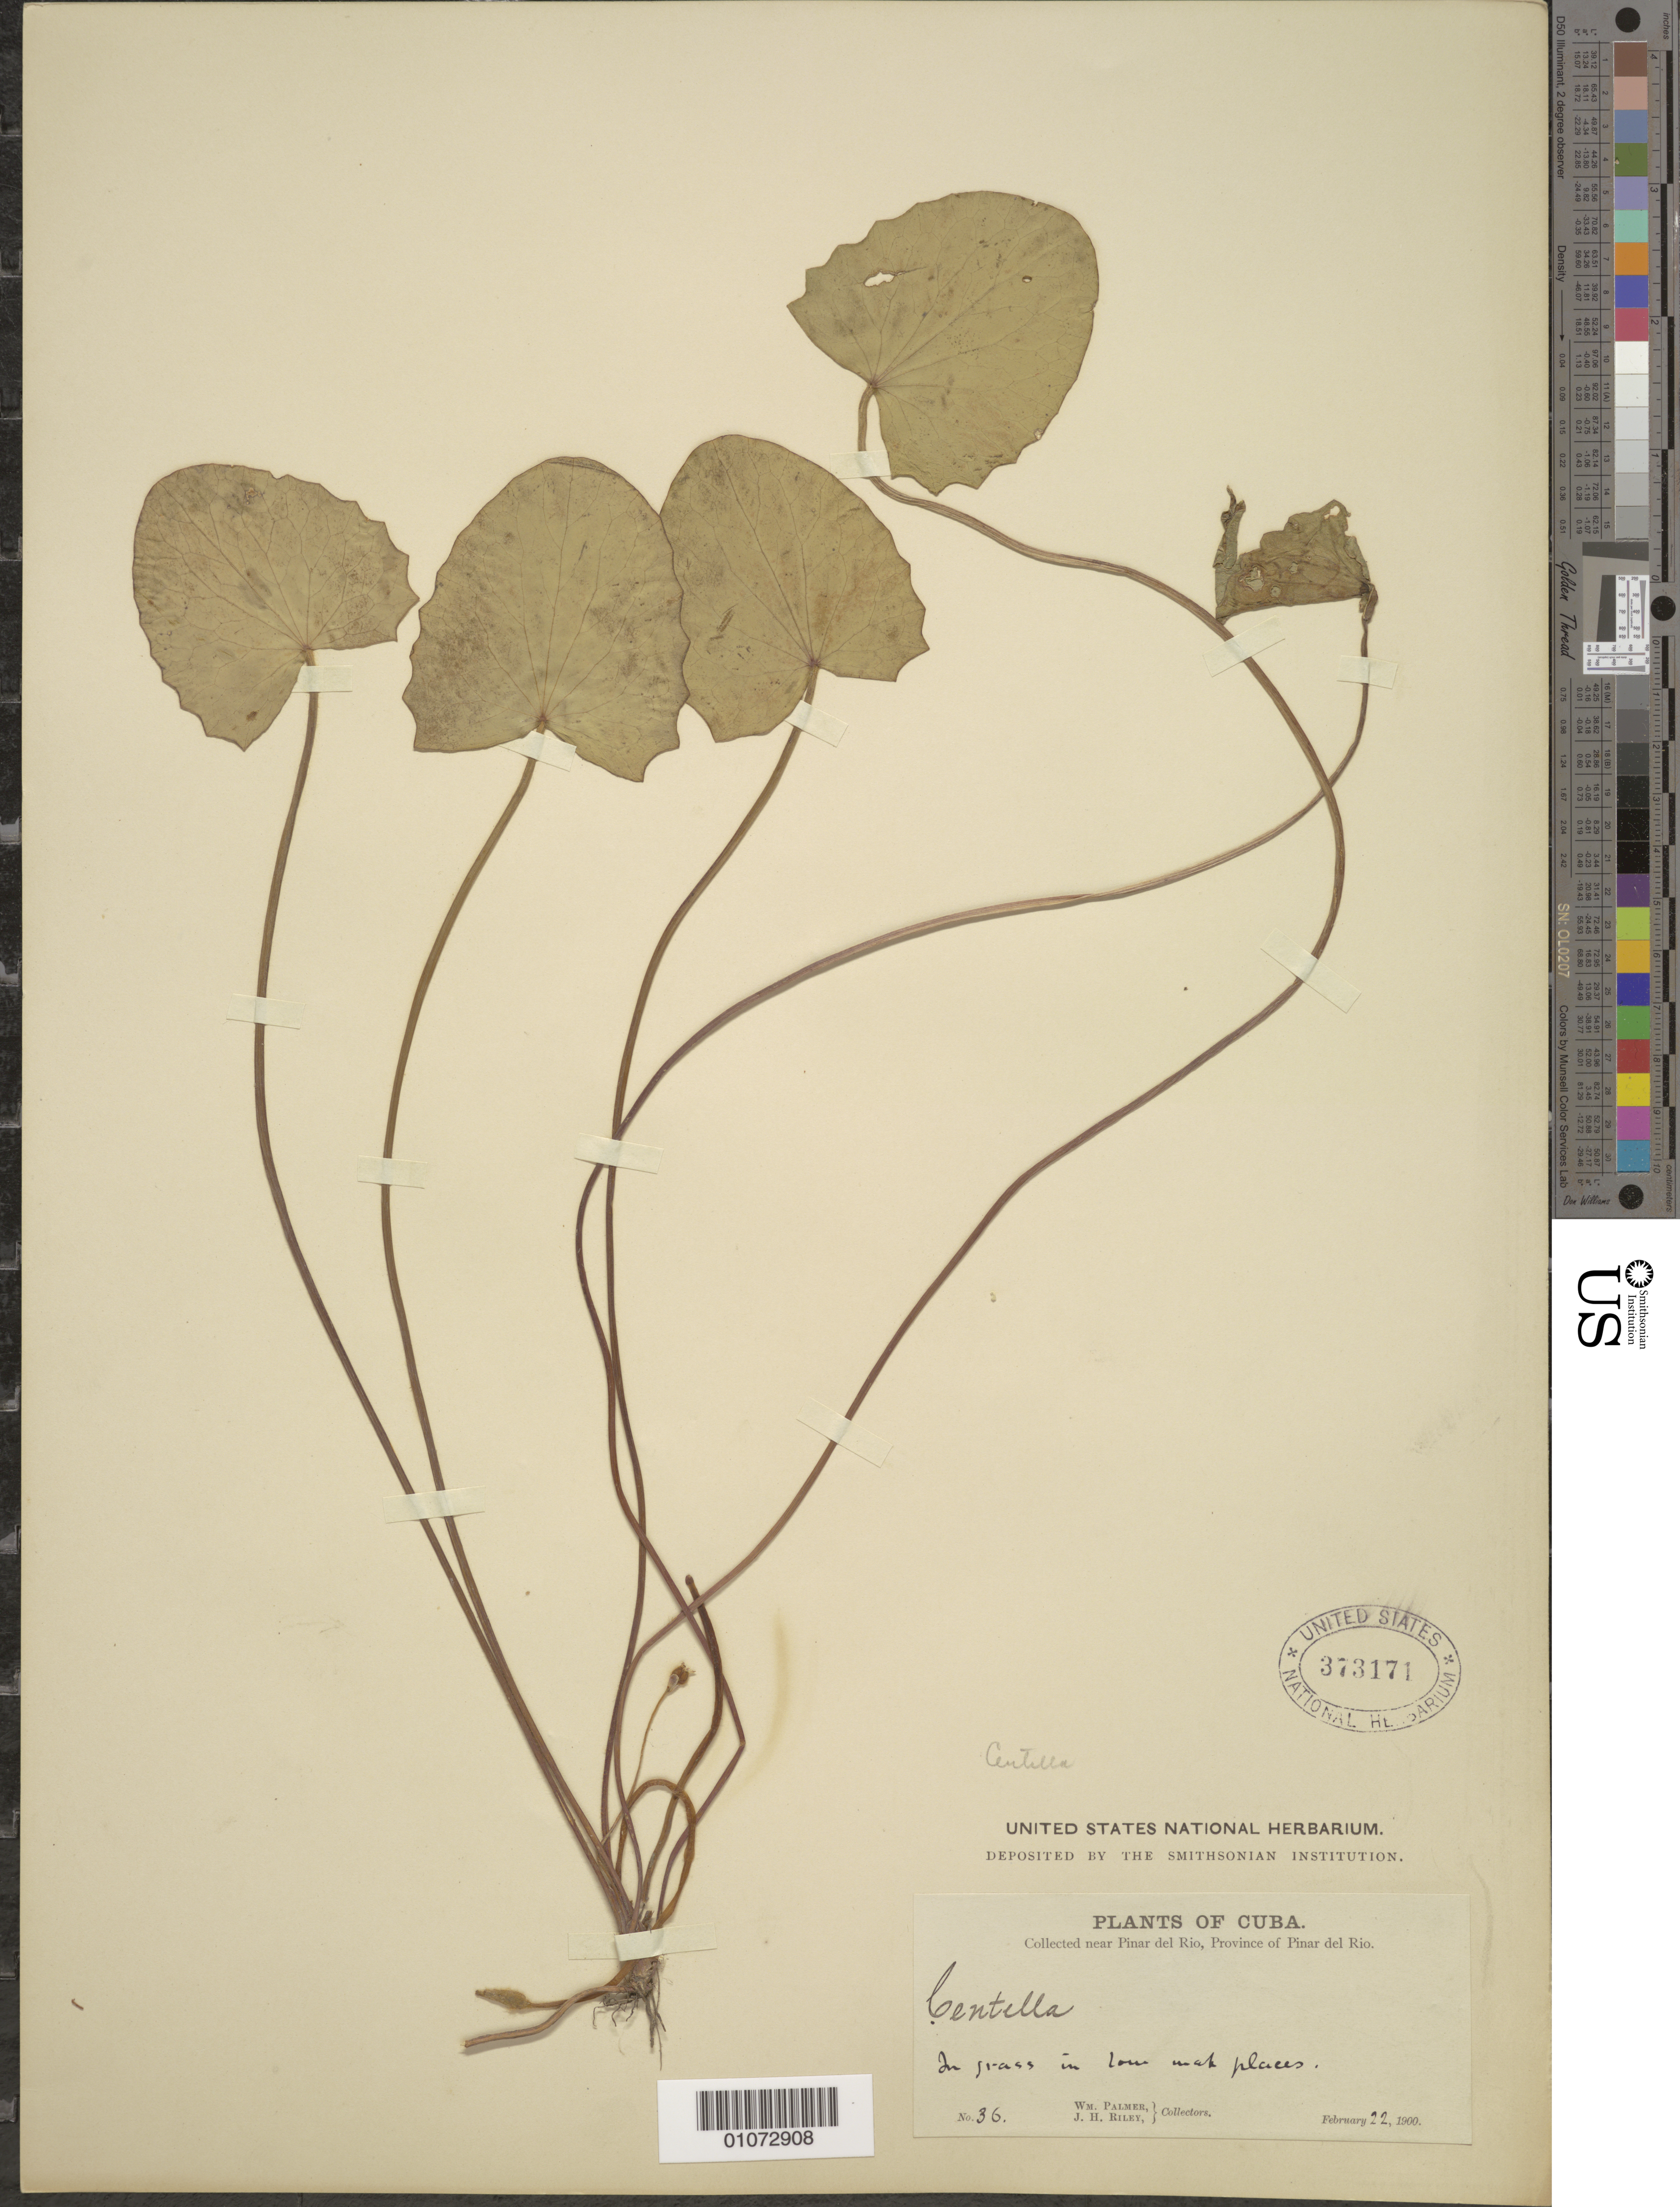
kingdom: Plantae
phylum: Tracheophyta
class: Magnoliopsida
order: Apiales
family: Apiaceae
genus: Centella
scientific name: Centella asiatica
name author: (L.) Urb.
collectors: W. Palmer & J. H. Riley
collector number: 36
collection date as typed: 22 Feb 1900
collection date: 1900-02-22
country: Cuba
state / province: Pinar del Rio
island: Cuba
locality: In grass in low wet places near Pinar del Rio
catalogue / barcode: US 373171